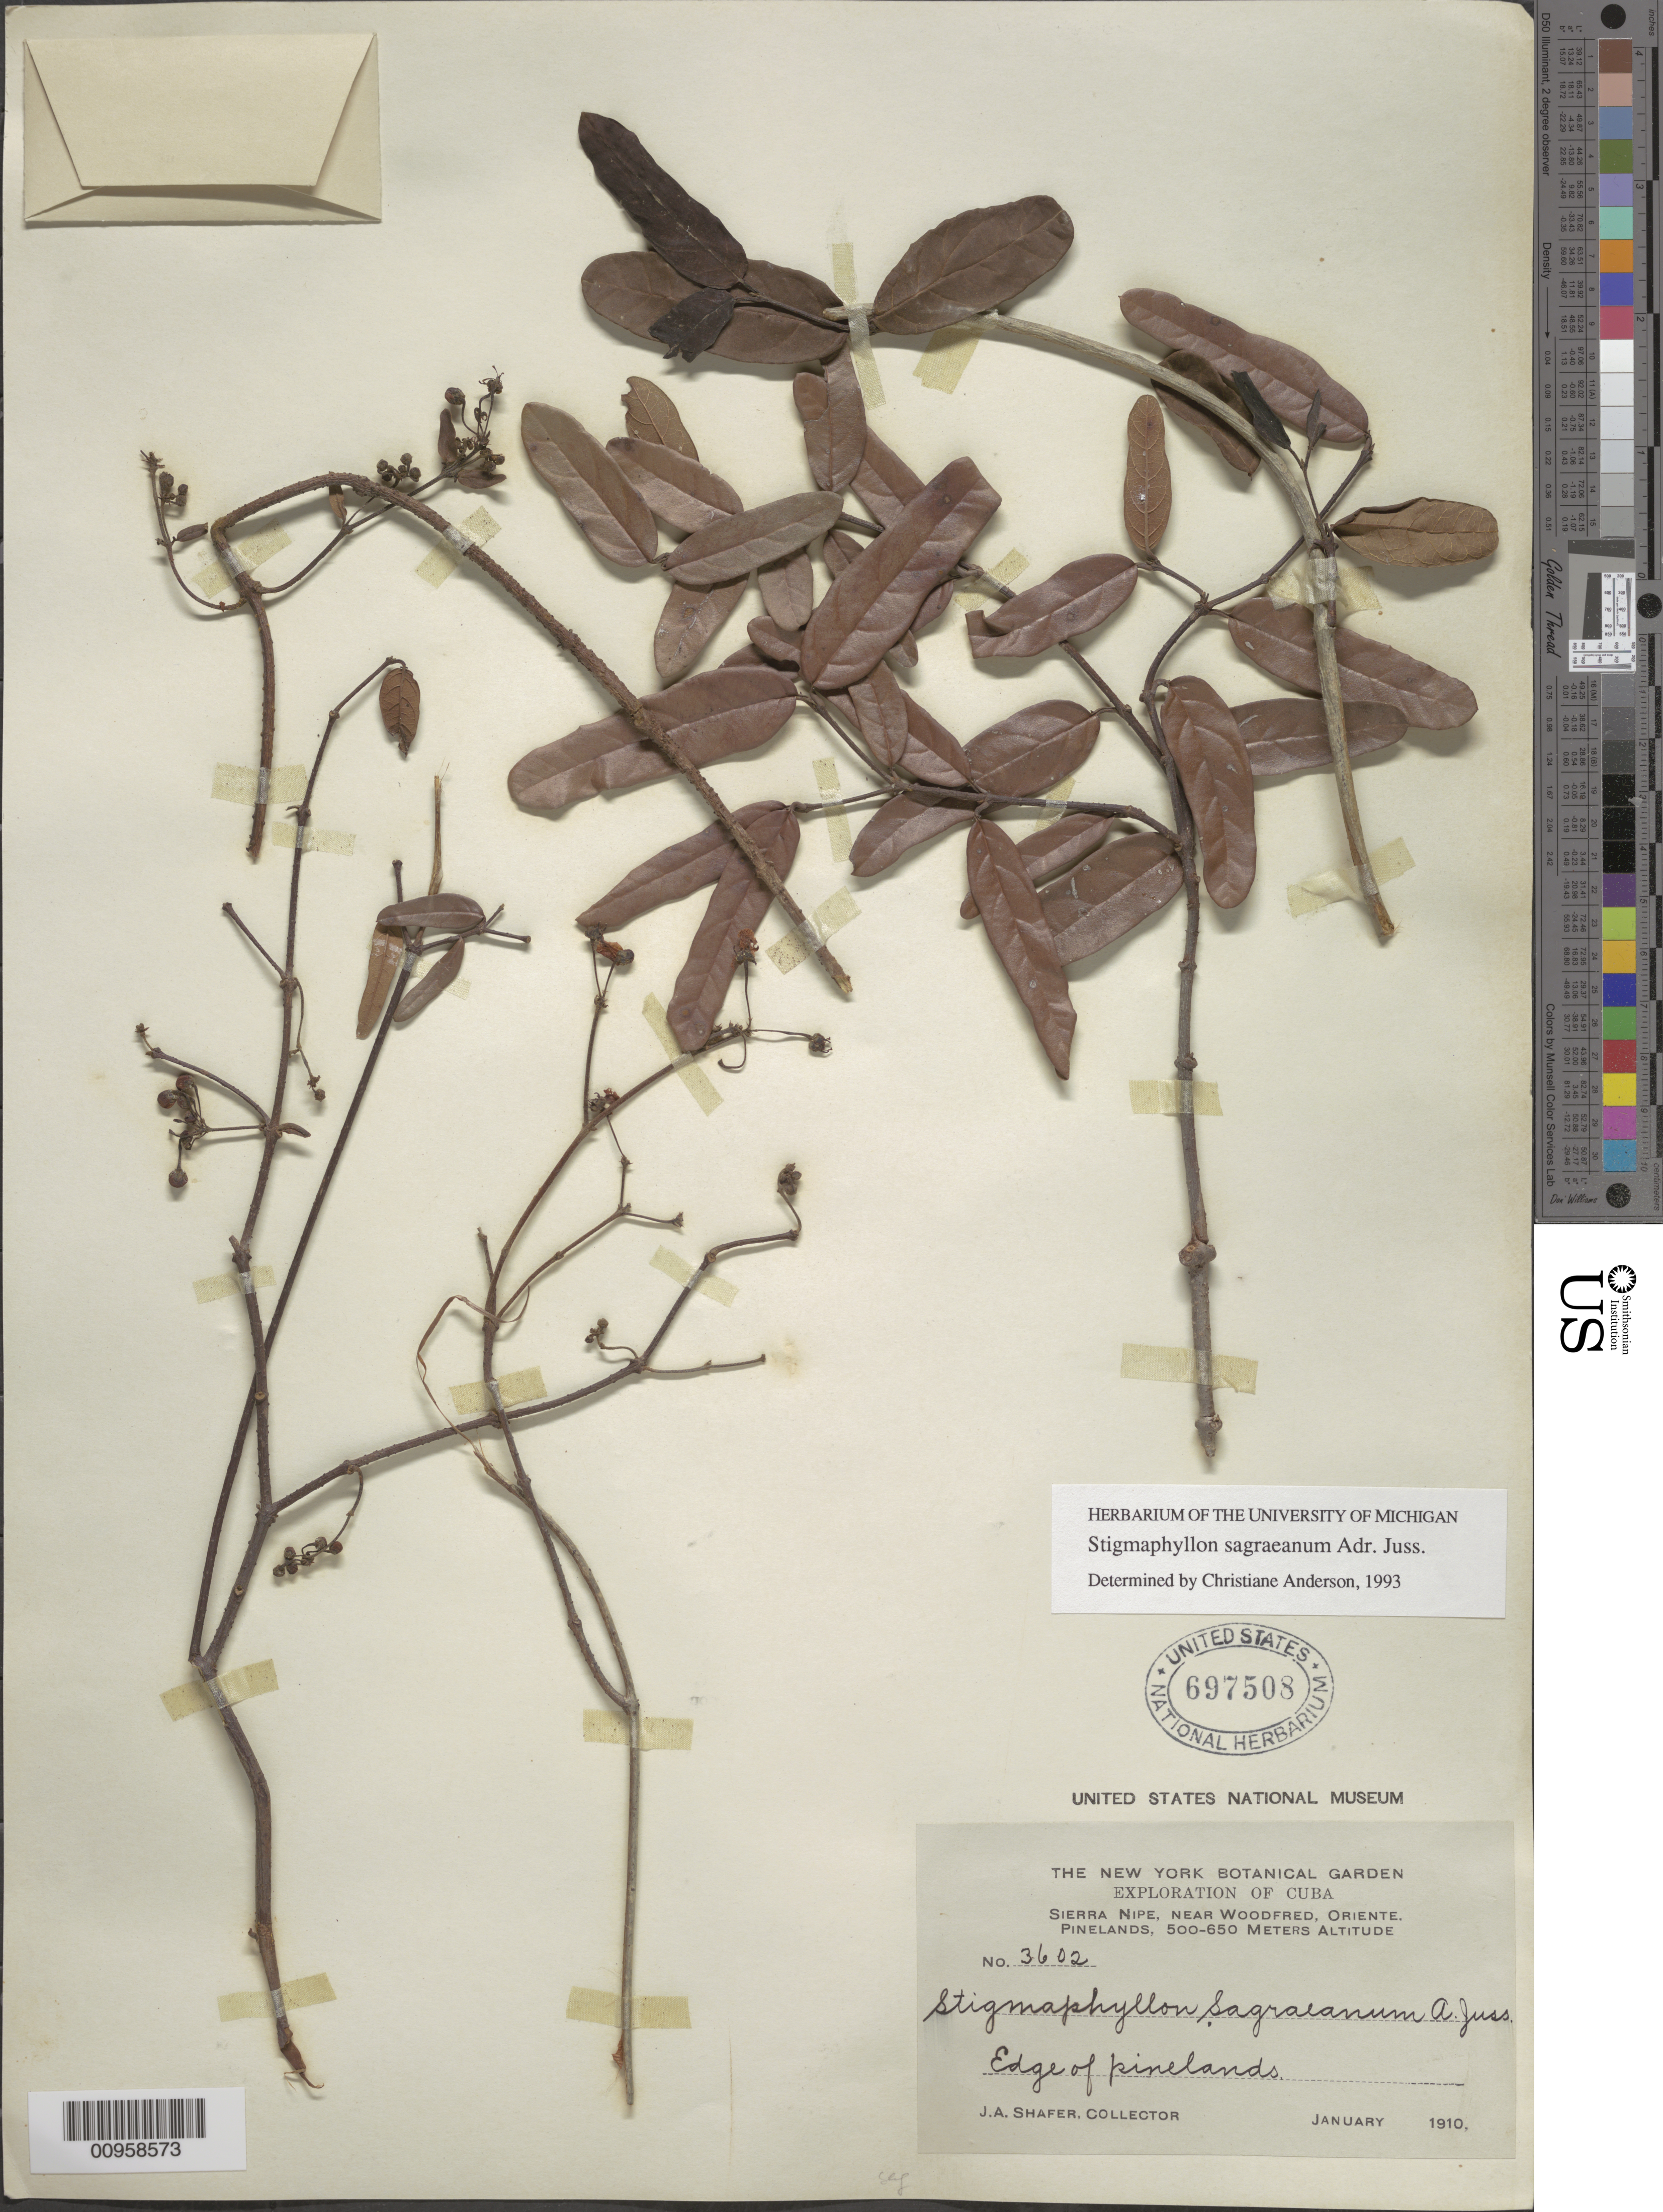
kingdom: Plantae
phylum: Tracheophyta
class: Magnoliopsida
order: Malpighiales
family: Malpighiaceae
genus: Stigmaphyllon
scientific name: Stigmaphyllon sagraeanum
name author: Juss.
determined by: Anderson, C.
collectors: J. A. Shafer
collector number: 3602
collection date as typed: Jan 1910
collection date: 1910-01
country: Cuba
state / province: Holguín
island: Cuba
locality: Sierra Nipe, near Woodfred [Oriente]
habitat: Edge of pinelands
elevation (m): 500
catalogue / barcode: US 697508